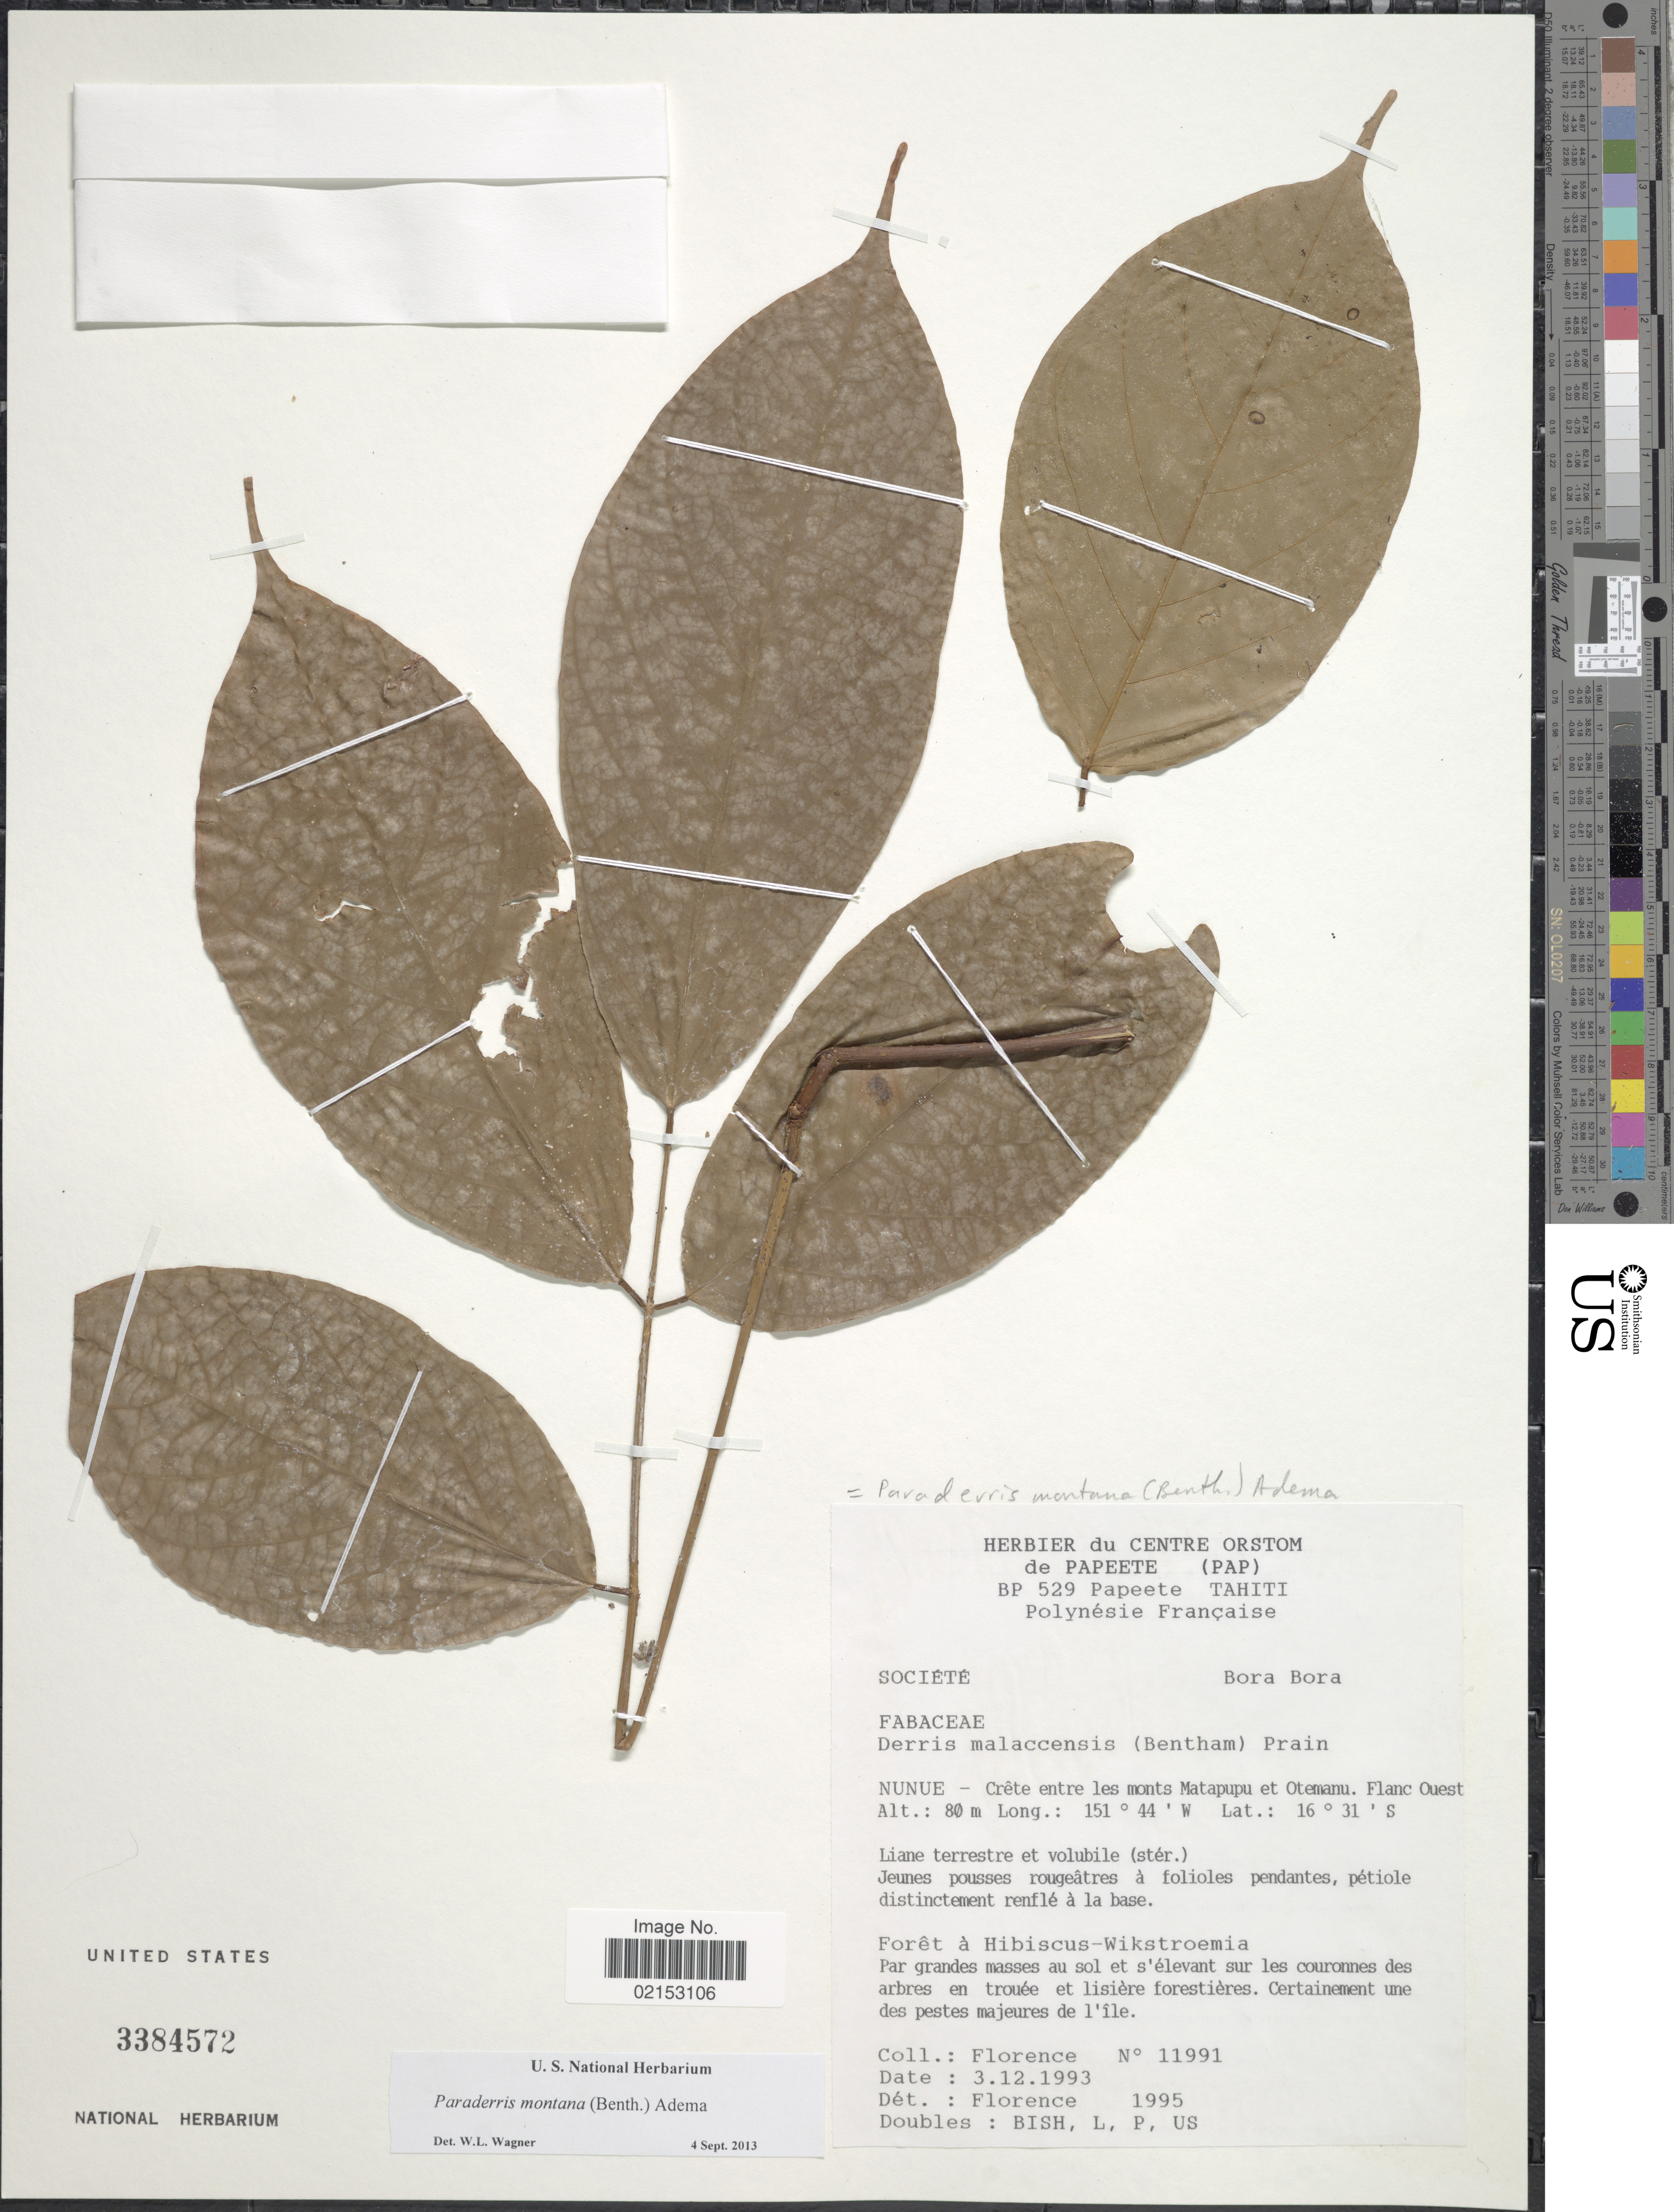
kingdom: Plantae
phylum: Tracheophyta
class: Magnoliopsida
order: Fabales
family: Fabaceae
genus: Derris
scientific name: Derris montana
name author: Benth.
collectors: -. Florence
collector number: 11991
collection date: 1993-12-03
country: French Polynesia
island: Bora Bora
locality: Societe, Bora Bora, Nunue-Crete entre les monts Matapupu et Otemanu, Flanc Ouest.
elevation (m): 80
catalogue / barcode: US 3384572